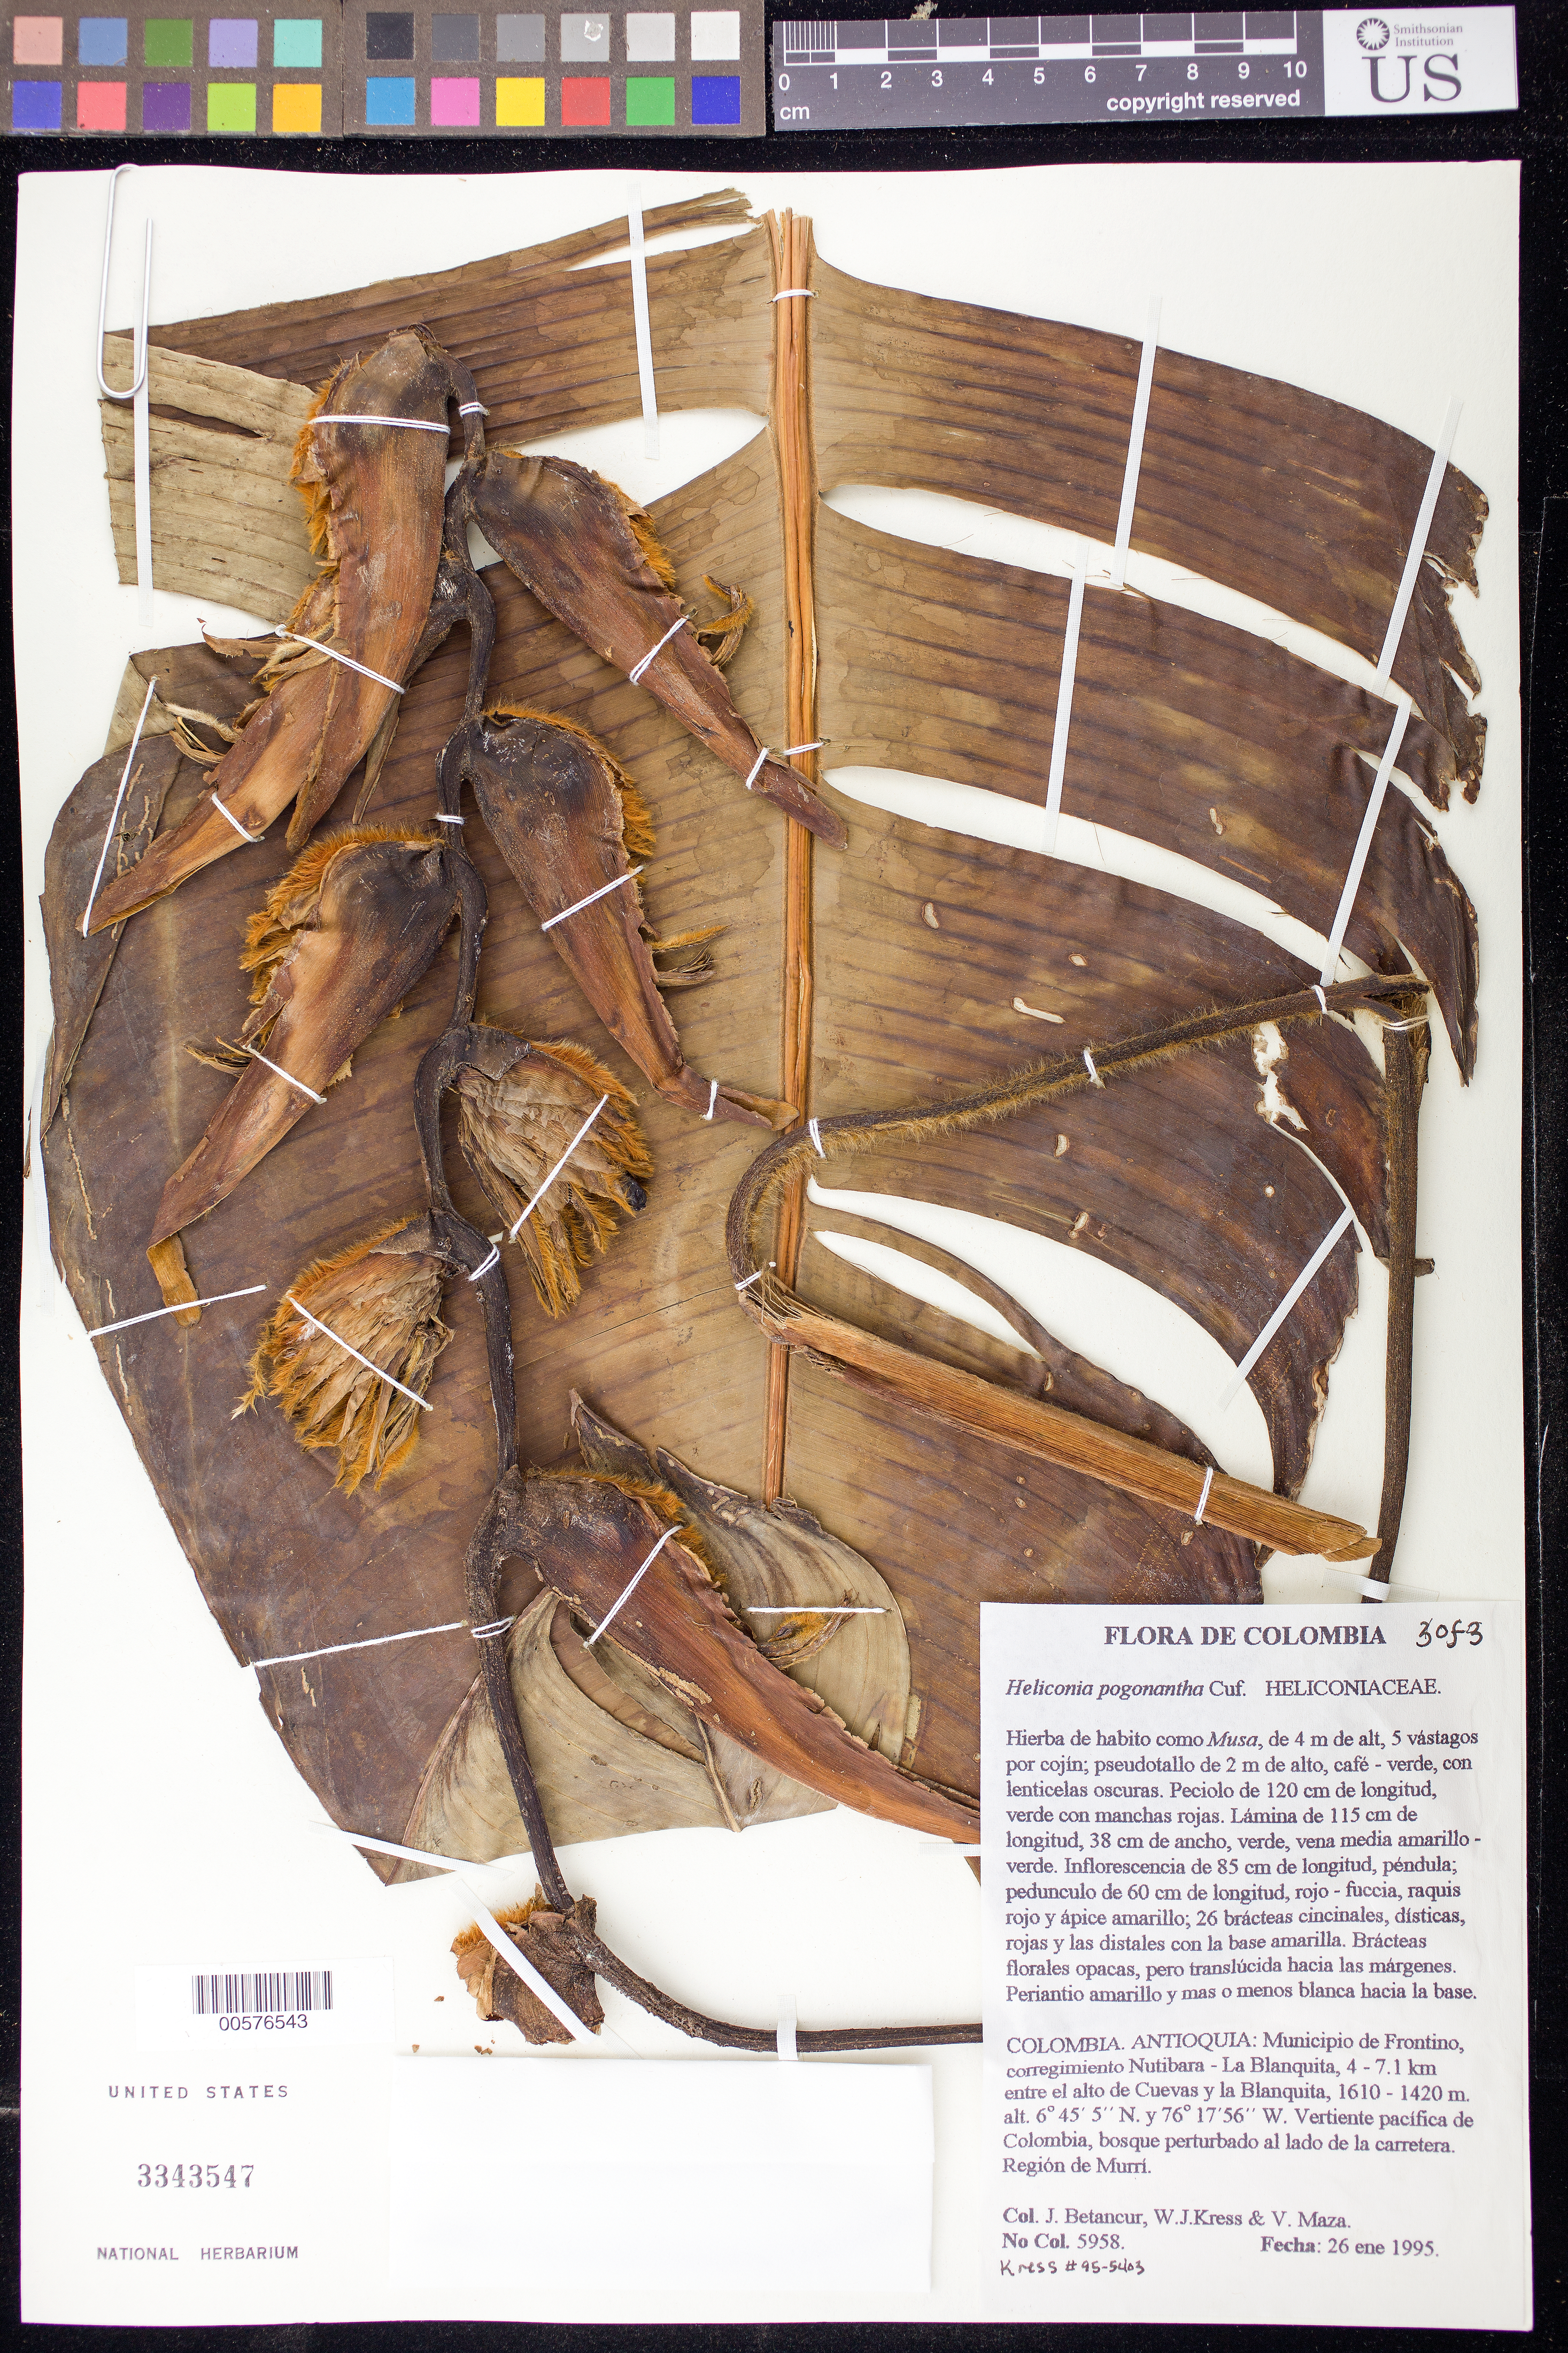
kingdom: Plantae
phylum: Tracheophyta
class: Liliopsida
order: Zingiberales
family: Heliconiaceae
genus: Heliconia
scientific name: Heliconia pogonantha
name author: Cufod.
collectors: J. C. Betancur, W. J. Kress & V. Maza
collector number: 5958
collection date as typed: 26 Jan 1995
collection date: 1995-01-26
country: Colombia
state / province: Antioquia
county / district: Frontino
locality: Road between Nutibara and La Blanquita, 19 km from Nutibara.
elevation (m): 1515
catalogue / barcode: US 3343547